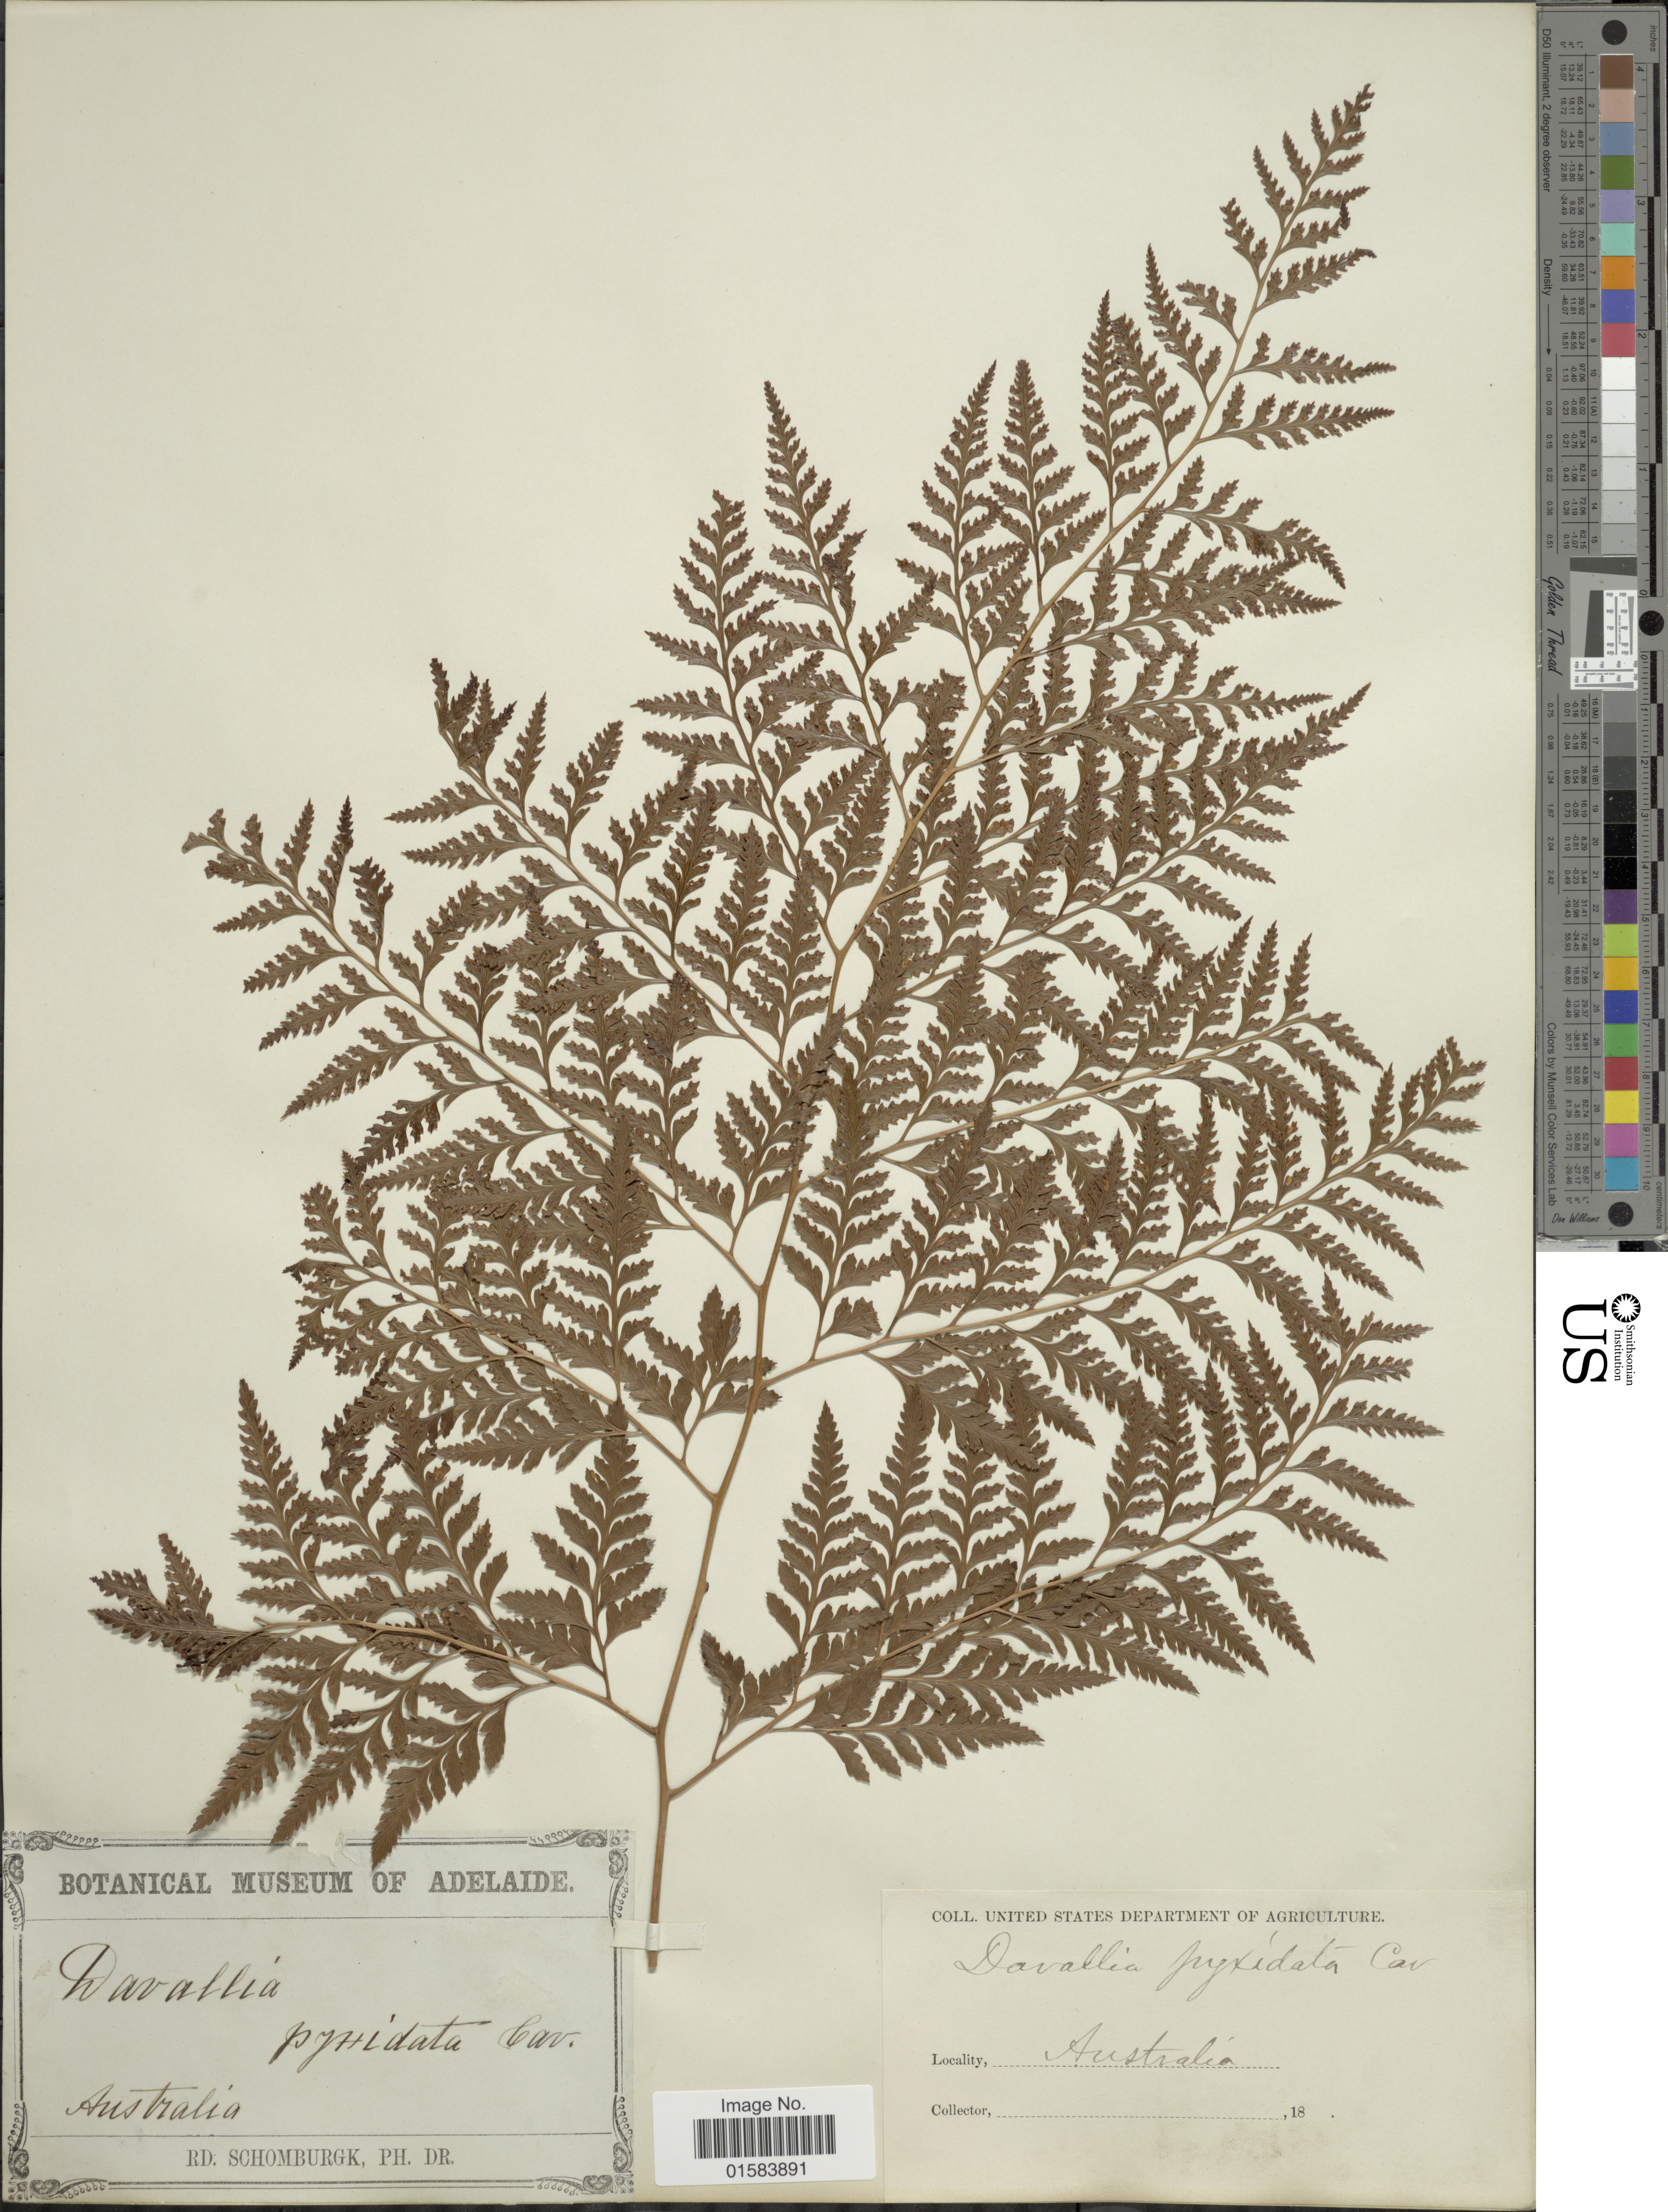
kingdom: Plantae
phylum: Tracheophyta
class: Polypodiopsida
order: Polypodiales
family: Davalliaceae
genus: Davallia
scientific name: Davallia solida var. pyxidata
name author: (Cav.) Noot.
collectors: United States Department of Agriculture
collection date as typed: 18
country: Australia